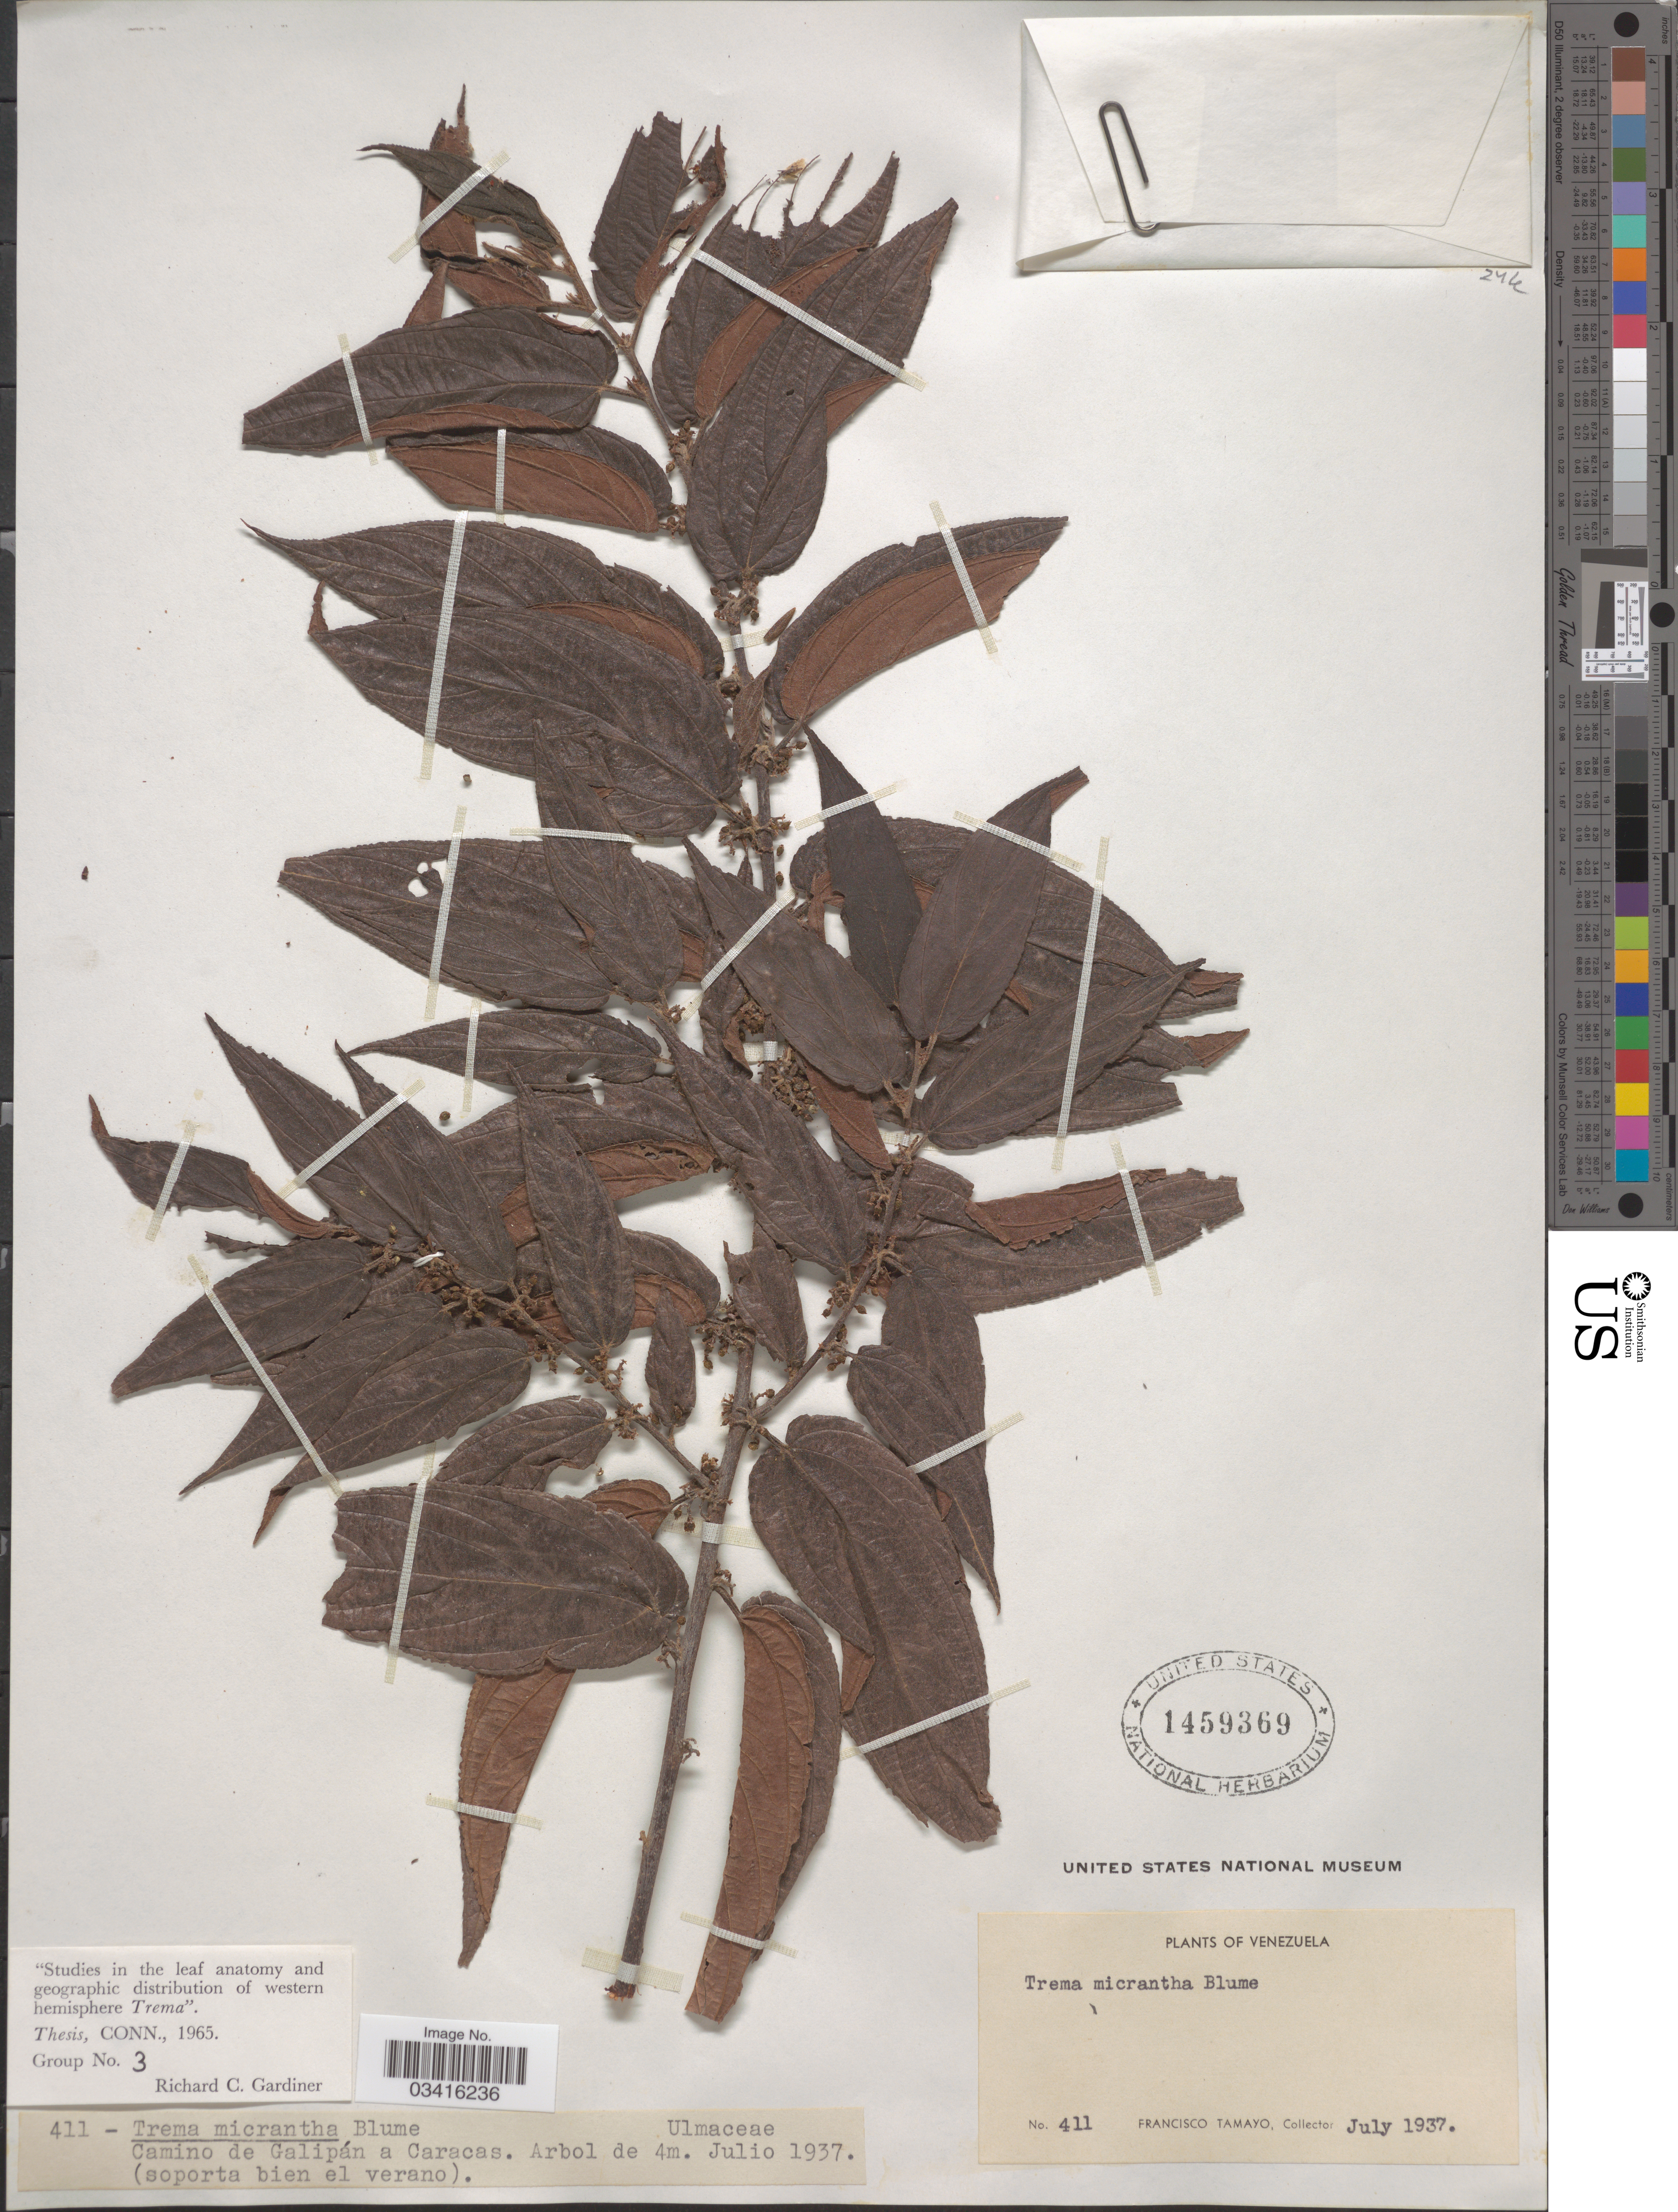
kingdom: Plantae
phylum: Tracheophyta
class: Magnoliopsida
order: Rosales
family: Cannabaceae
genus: Trema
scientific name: Trema micranthum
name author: (L.) Blume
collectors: F. Tamayo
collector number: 411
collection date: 1937-07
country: Venezuela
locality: Camino de Galipán a Caracas.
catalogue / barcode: US 1459369